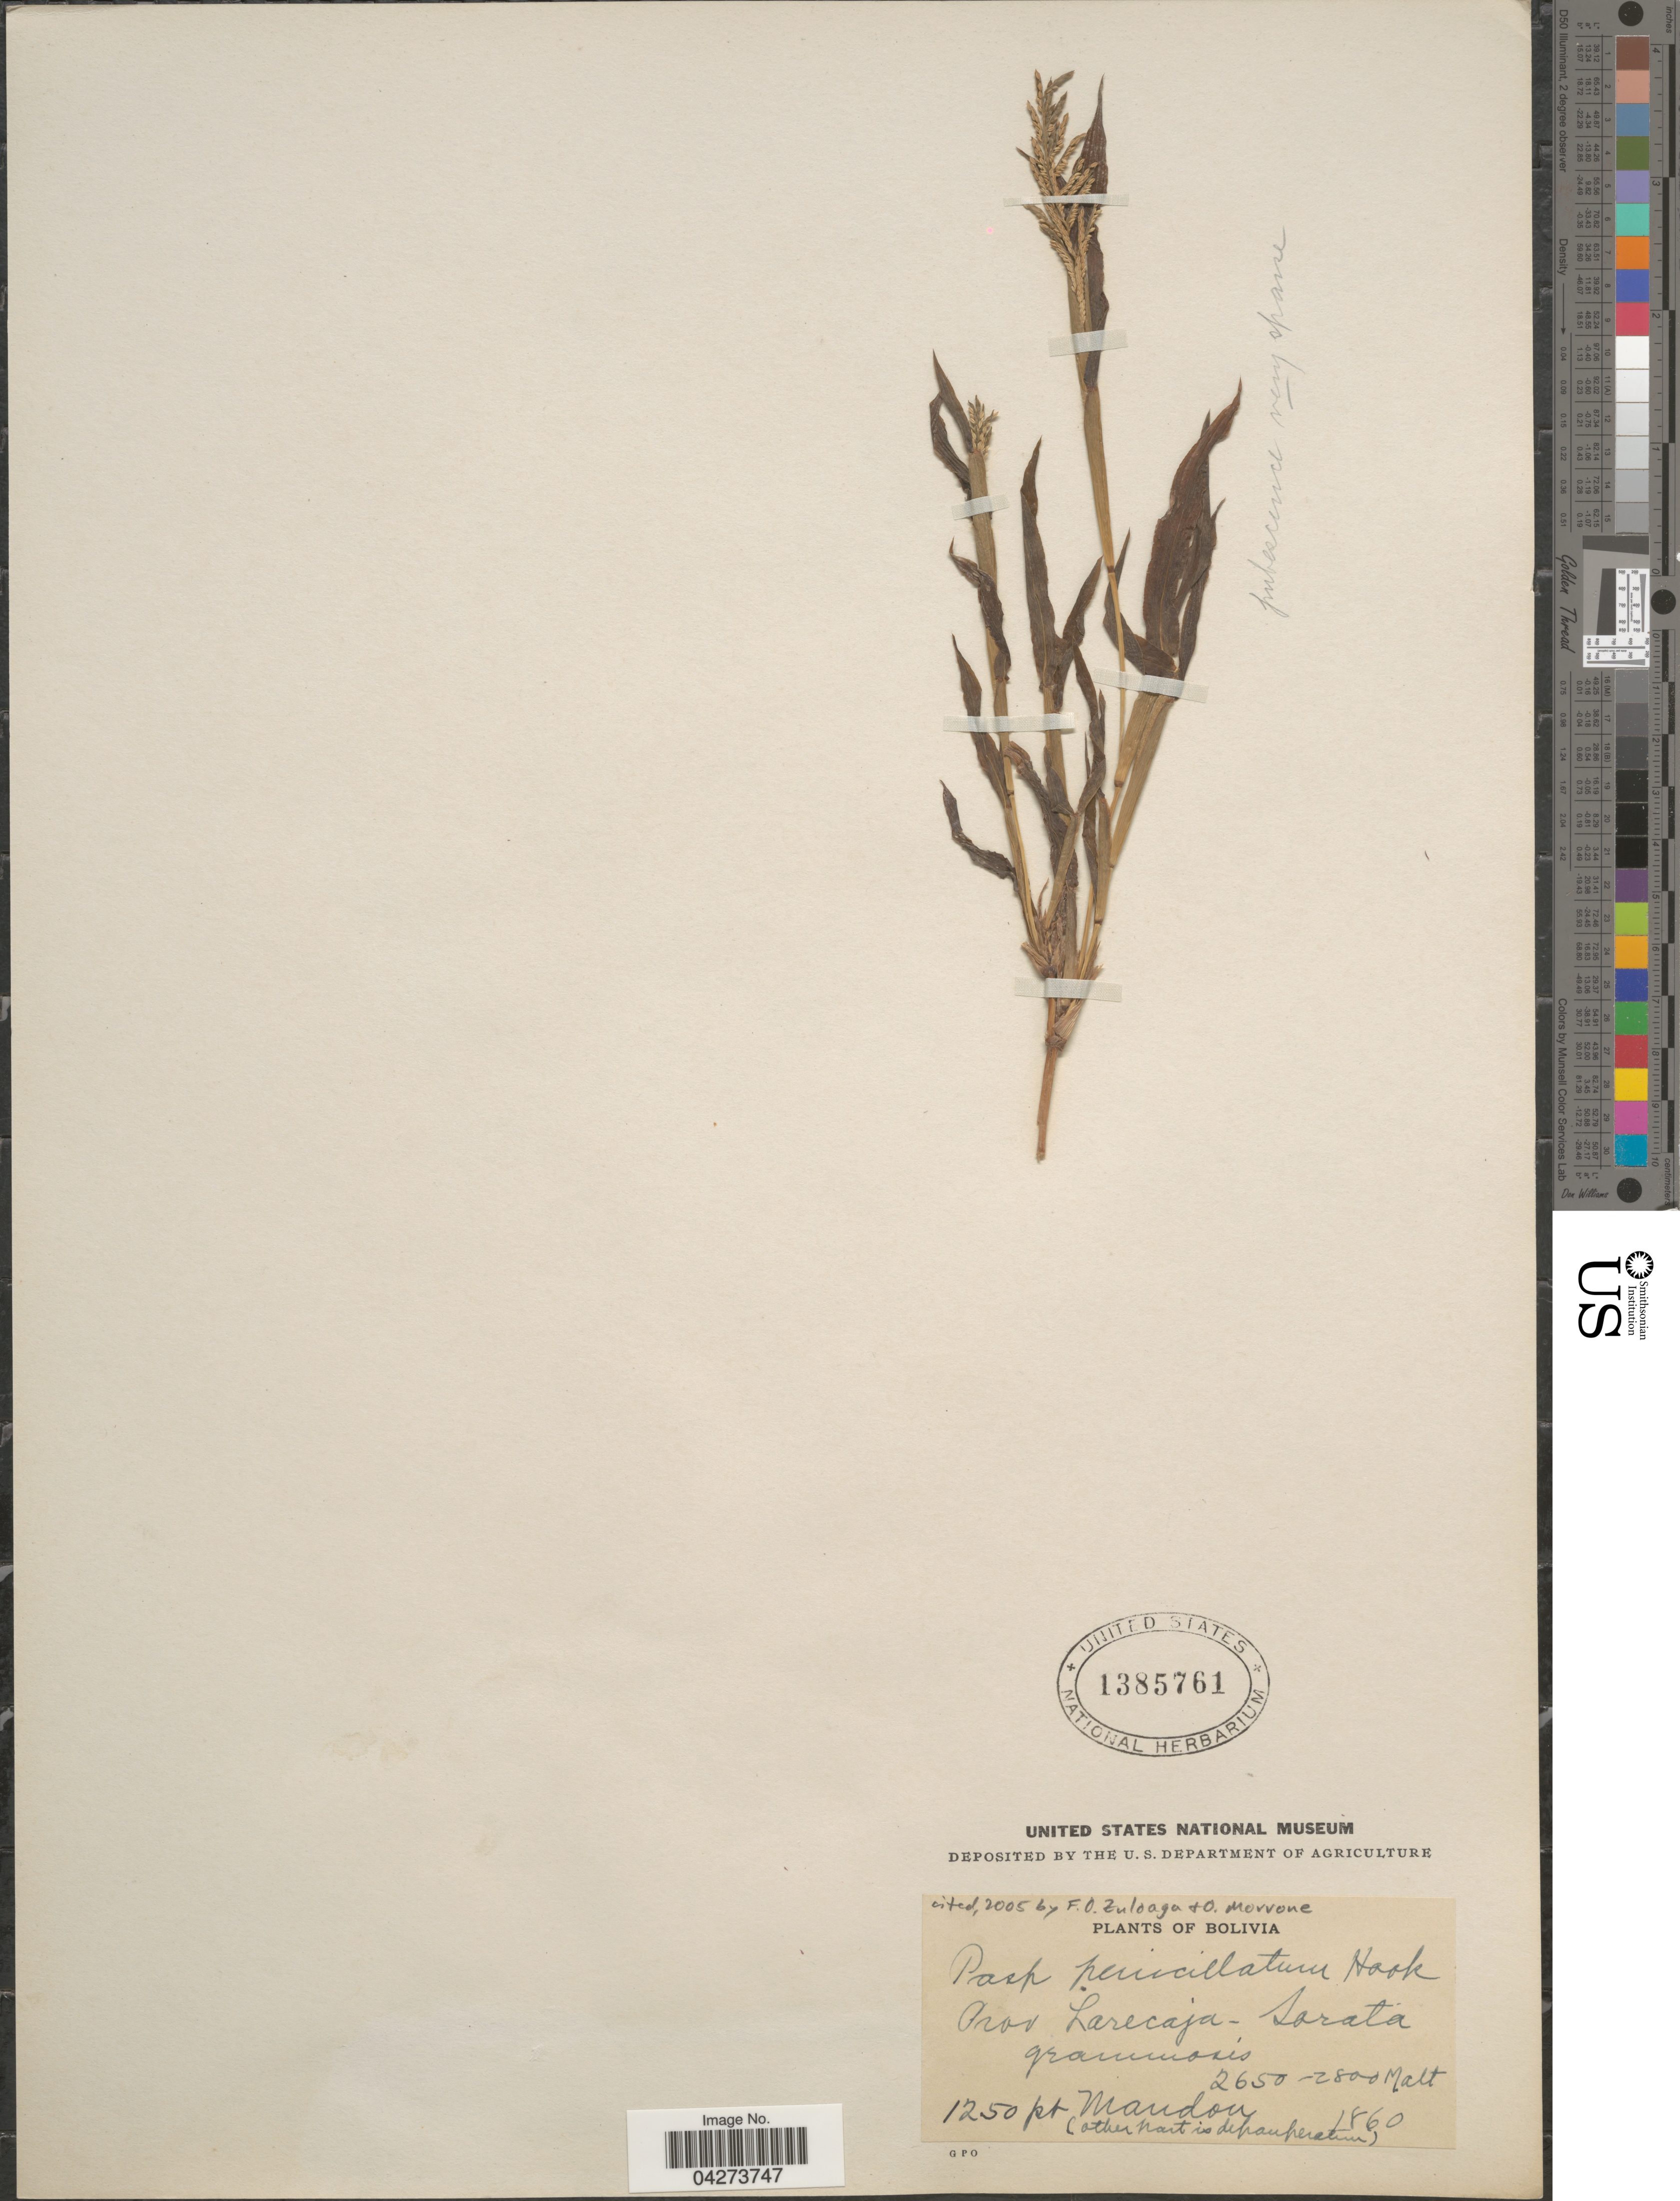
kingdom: Plantae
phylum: Tracheophyta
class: Liliopsida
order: Poales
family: Poaceae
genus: Paspalum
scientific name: Paspalum penicillatum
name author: Hook. f.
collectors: Mandon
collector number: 1250pt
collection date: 1860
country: Bolivia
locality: Prov Larecaja - Sorata graminosis.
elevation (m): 2650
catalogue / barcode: US 1385761